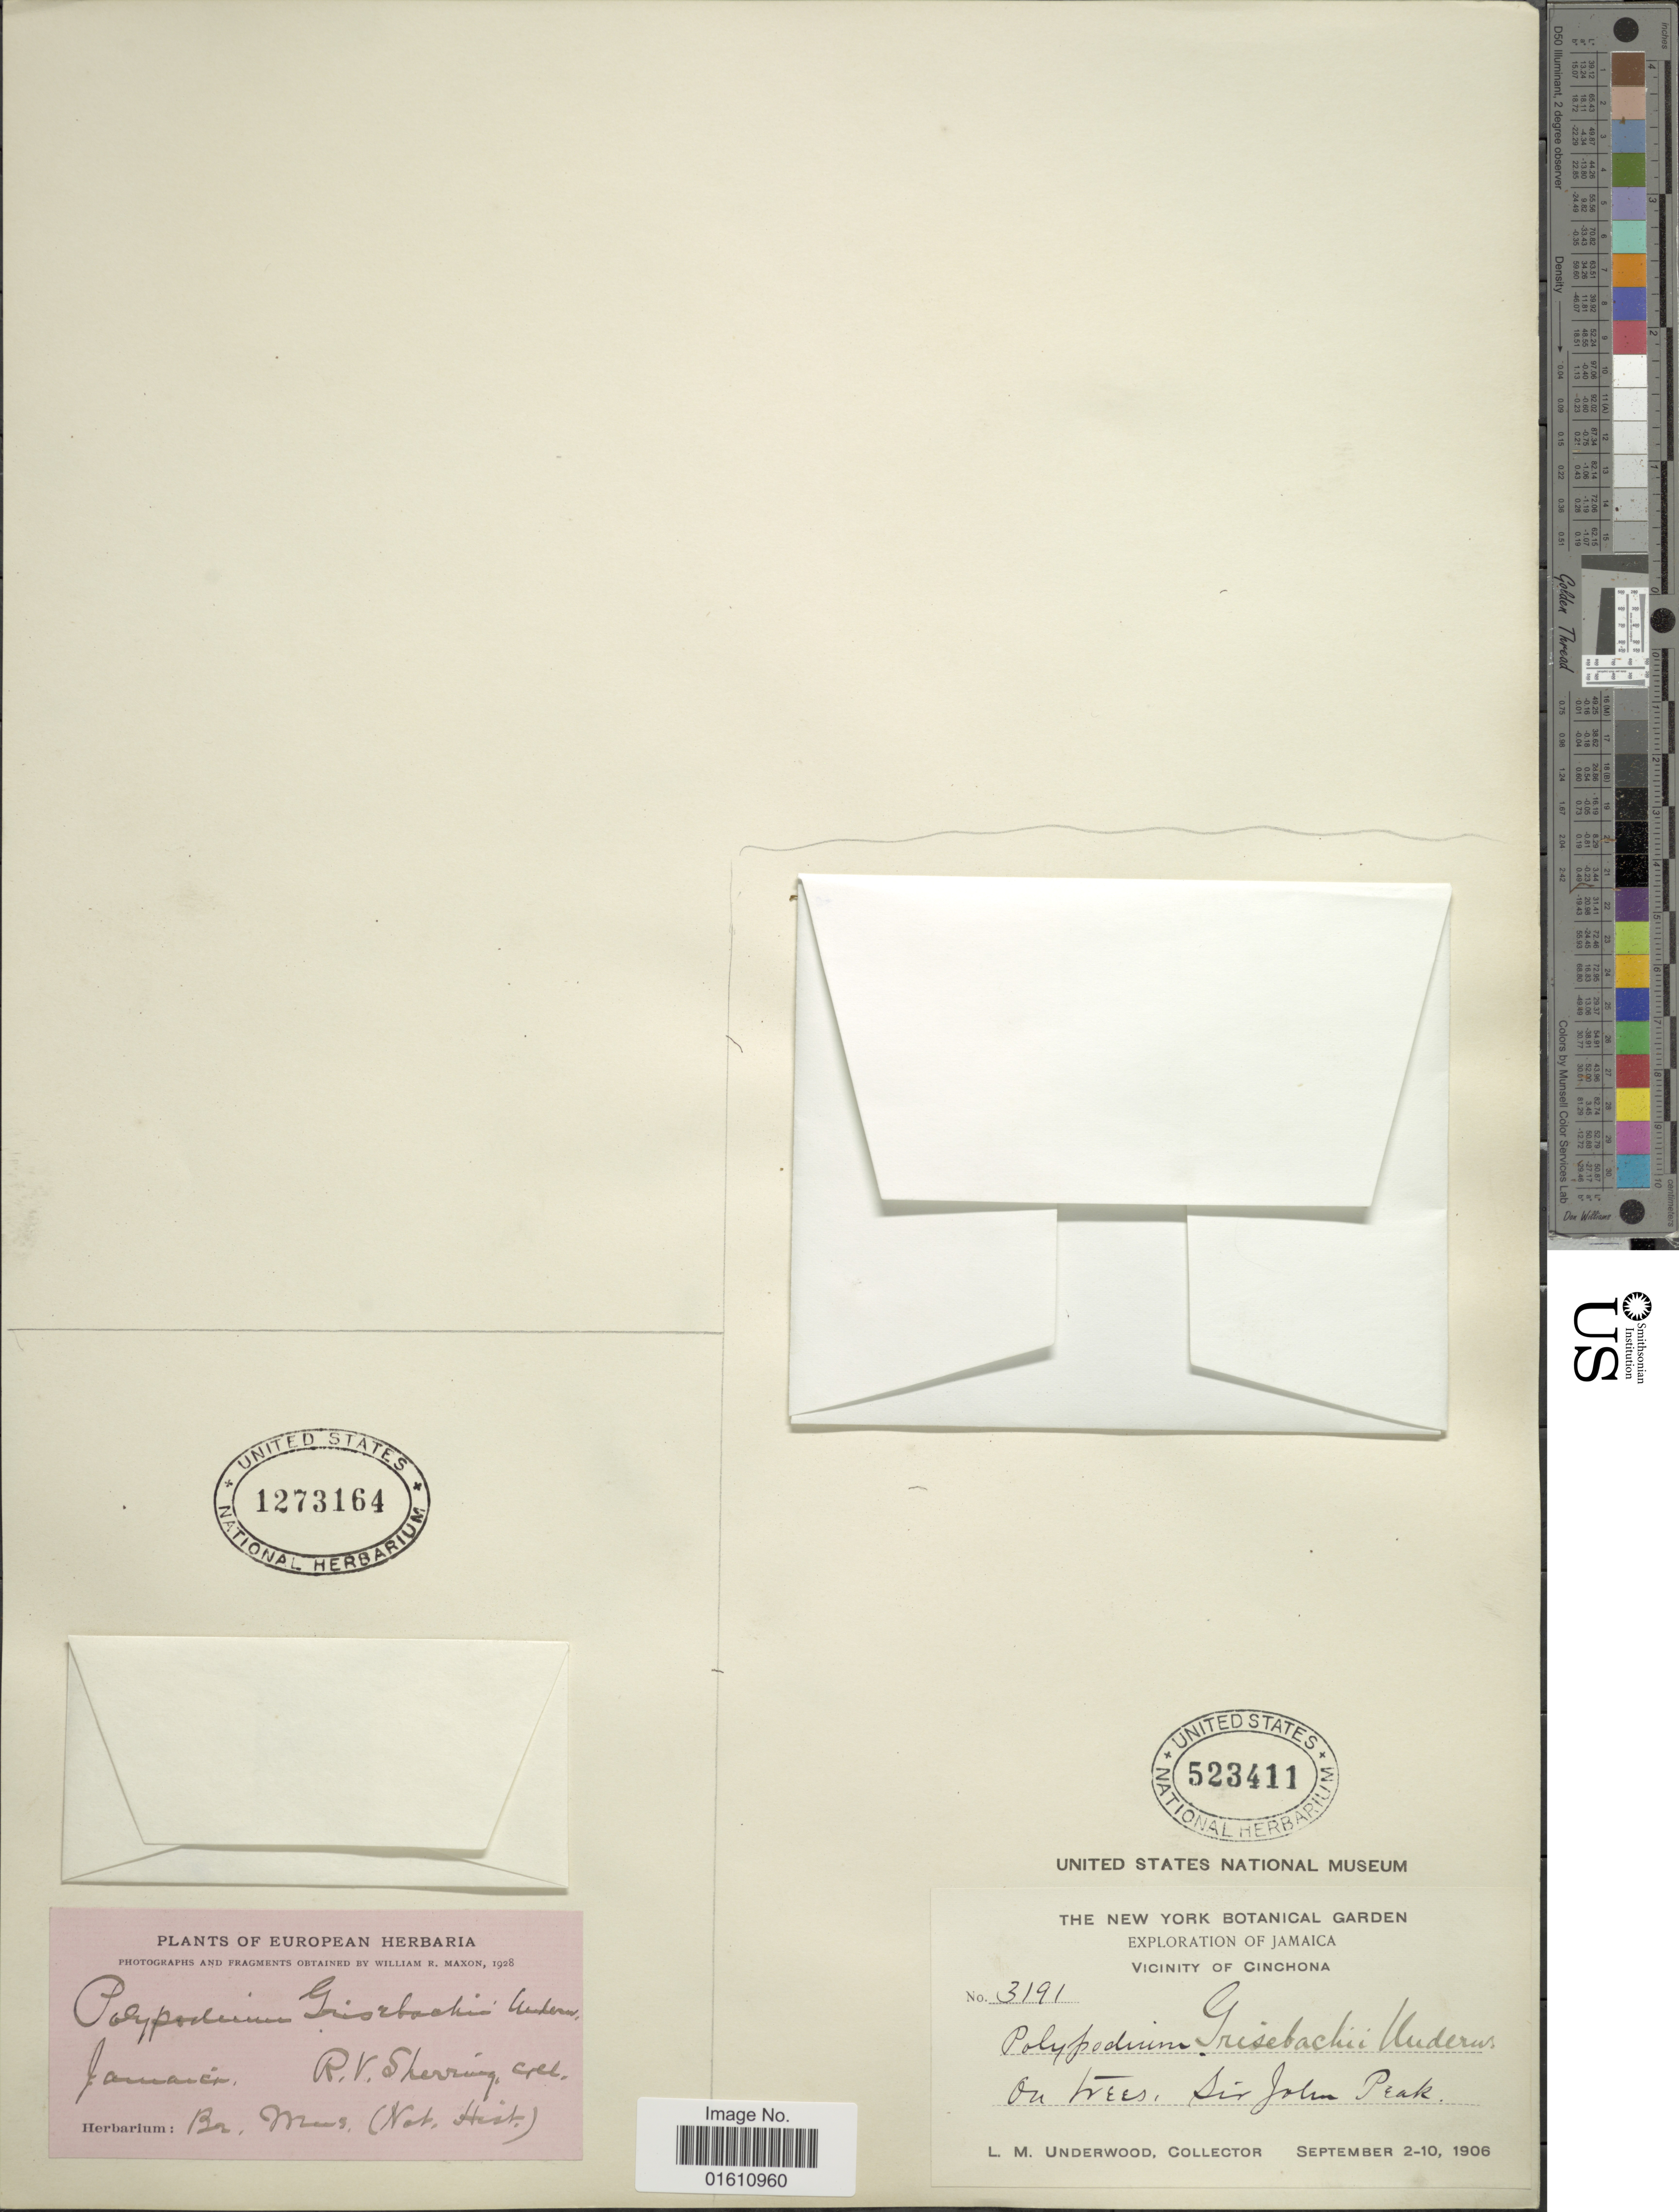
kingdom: Plantae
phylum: Tracheophyta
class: Polypodiopsida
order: Polypodiales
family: Polypodiaceae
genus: Moranopteris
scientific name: Moranopteris grisebachii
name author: (C. Chr.) R. Y. Hirai & J. Prado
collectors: L. M. Underwood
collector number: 3191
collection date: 1906-09-02/1906-09-10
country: Jamaica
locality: Vicinity of Cinchona, on trees, Sir John Peak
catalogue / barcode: US 523411-2